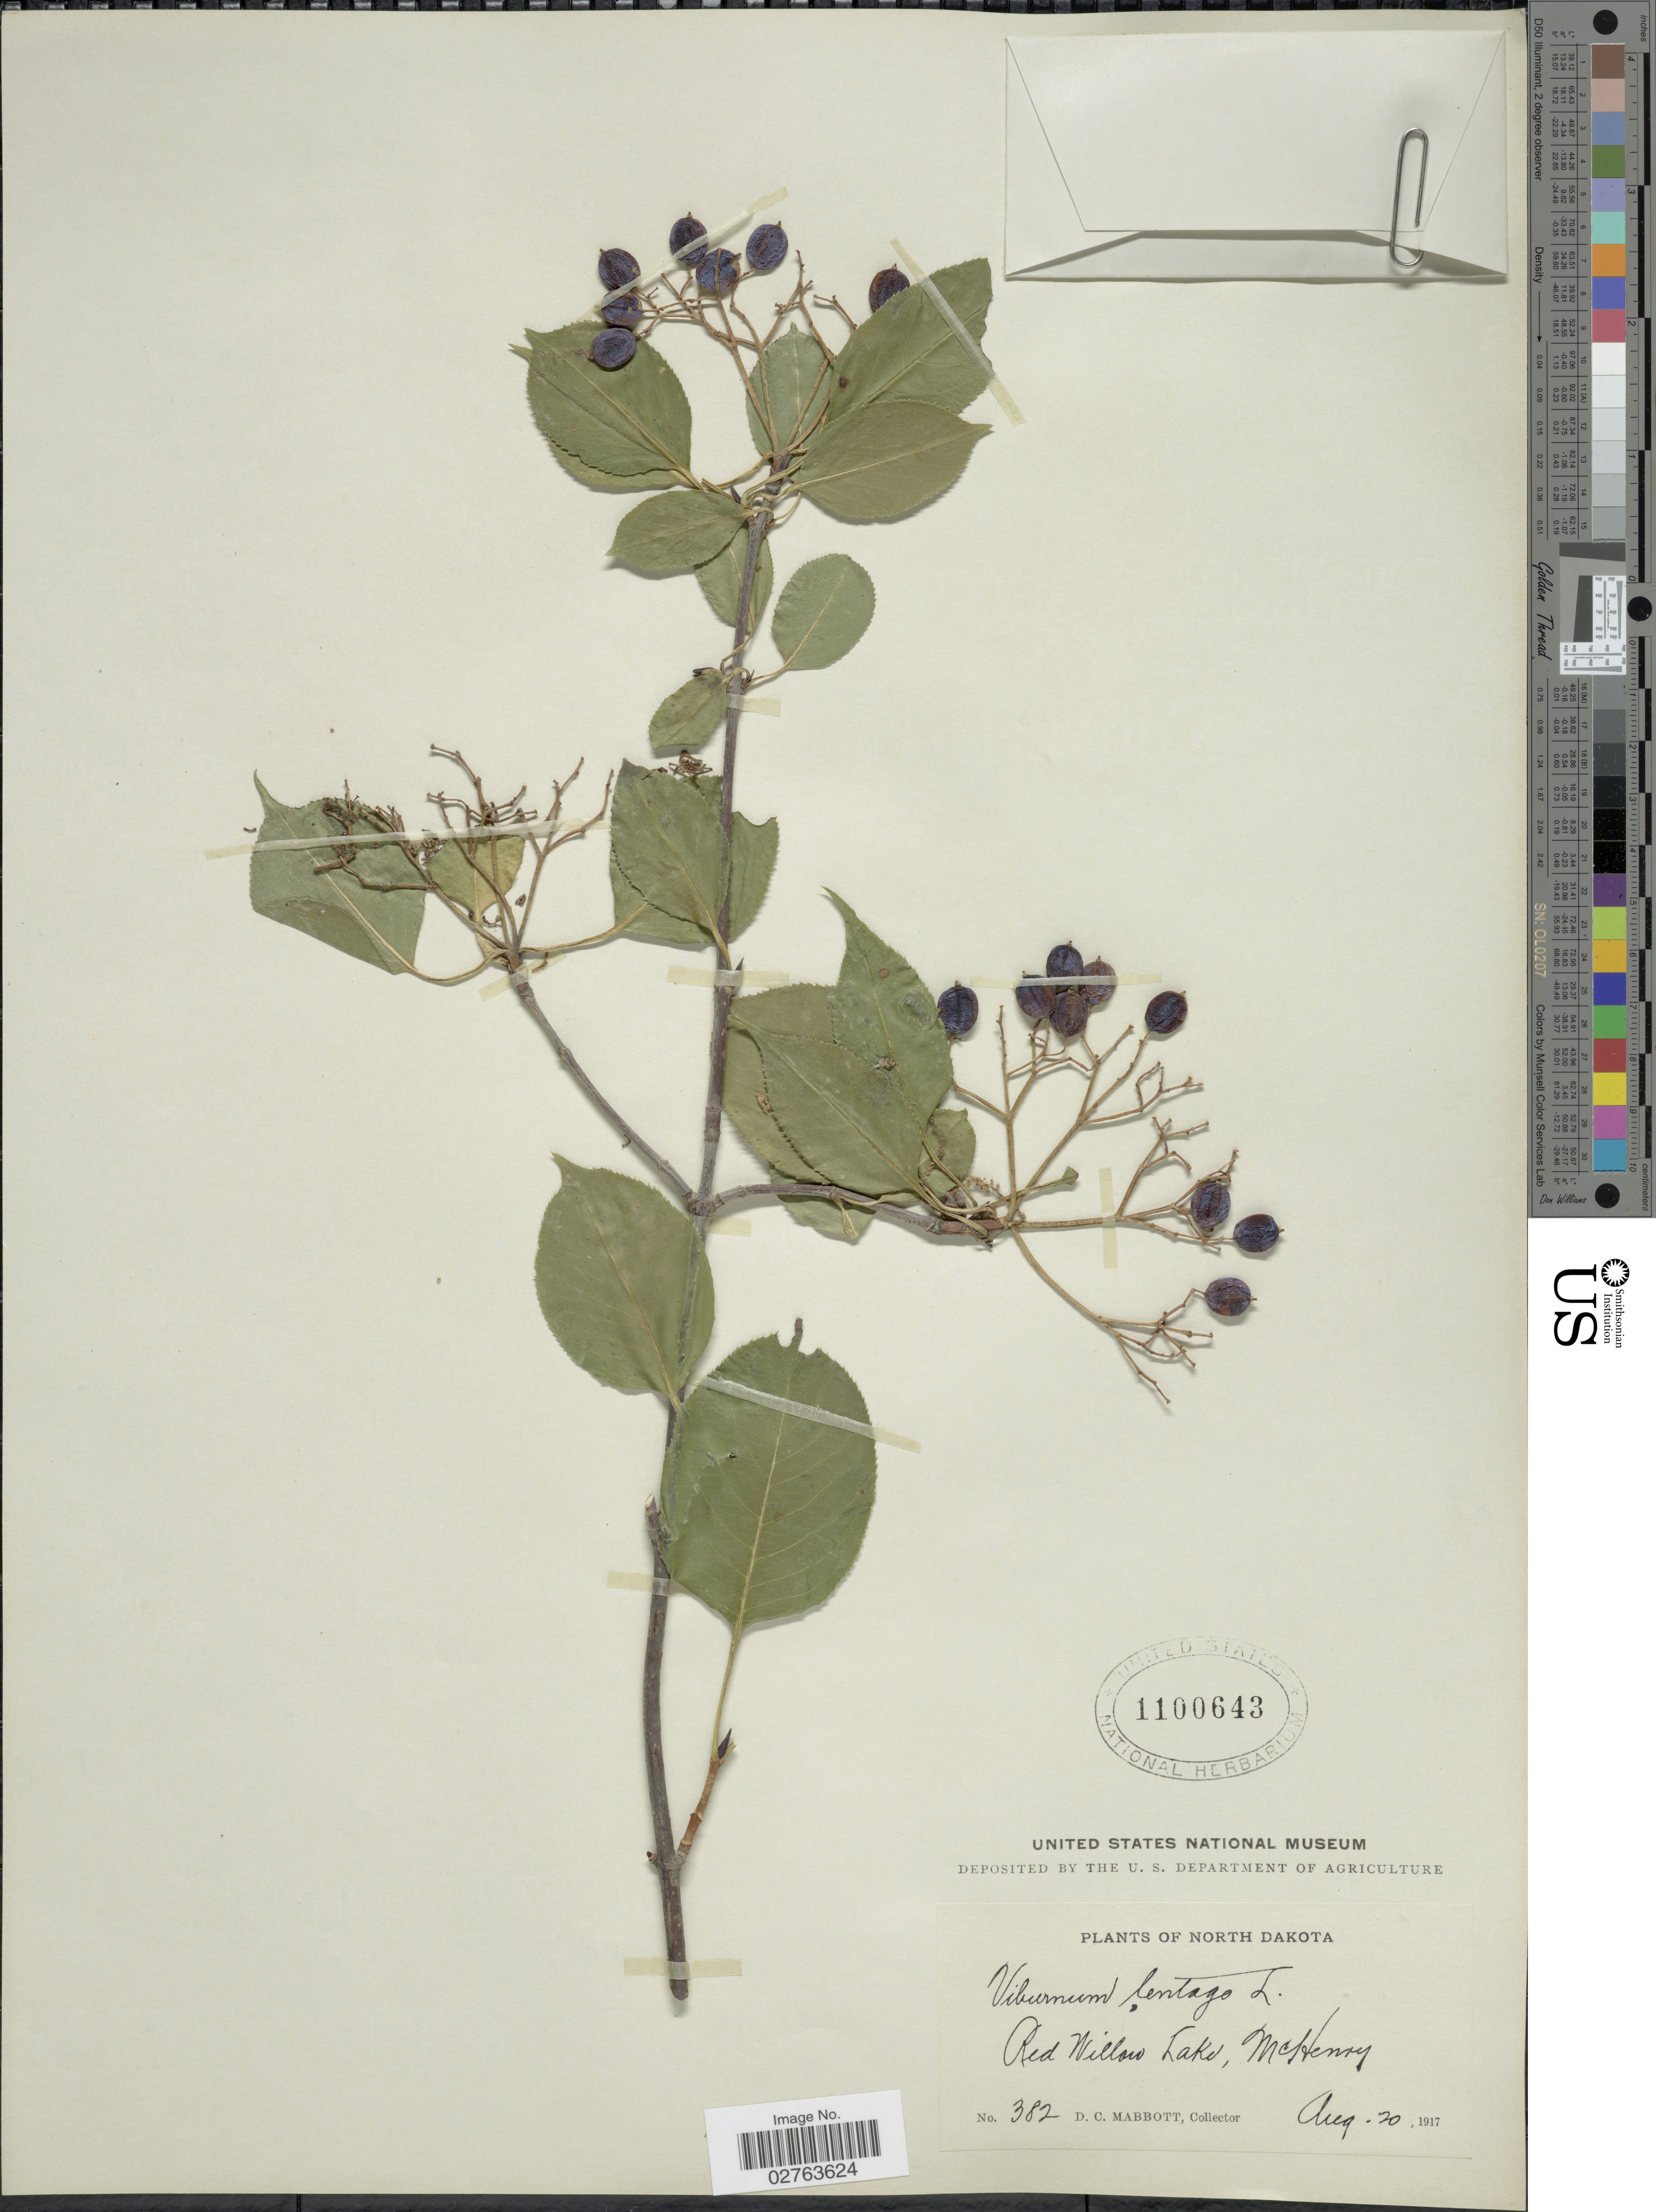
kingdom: Plantae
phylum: Tracheophyta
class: Magnoliopsida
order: Dipsacales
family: Viburnaceae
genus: Viburnum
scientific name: Viburnum lentago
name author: L.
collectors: D. Mabbott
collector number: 382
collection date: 1917-08-20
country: United States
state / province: North Dakota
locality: Red Willow Lake, McHenry.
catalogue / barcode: US 1100643